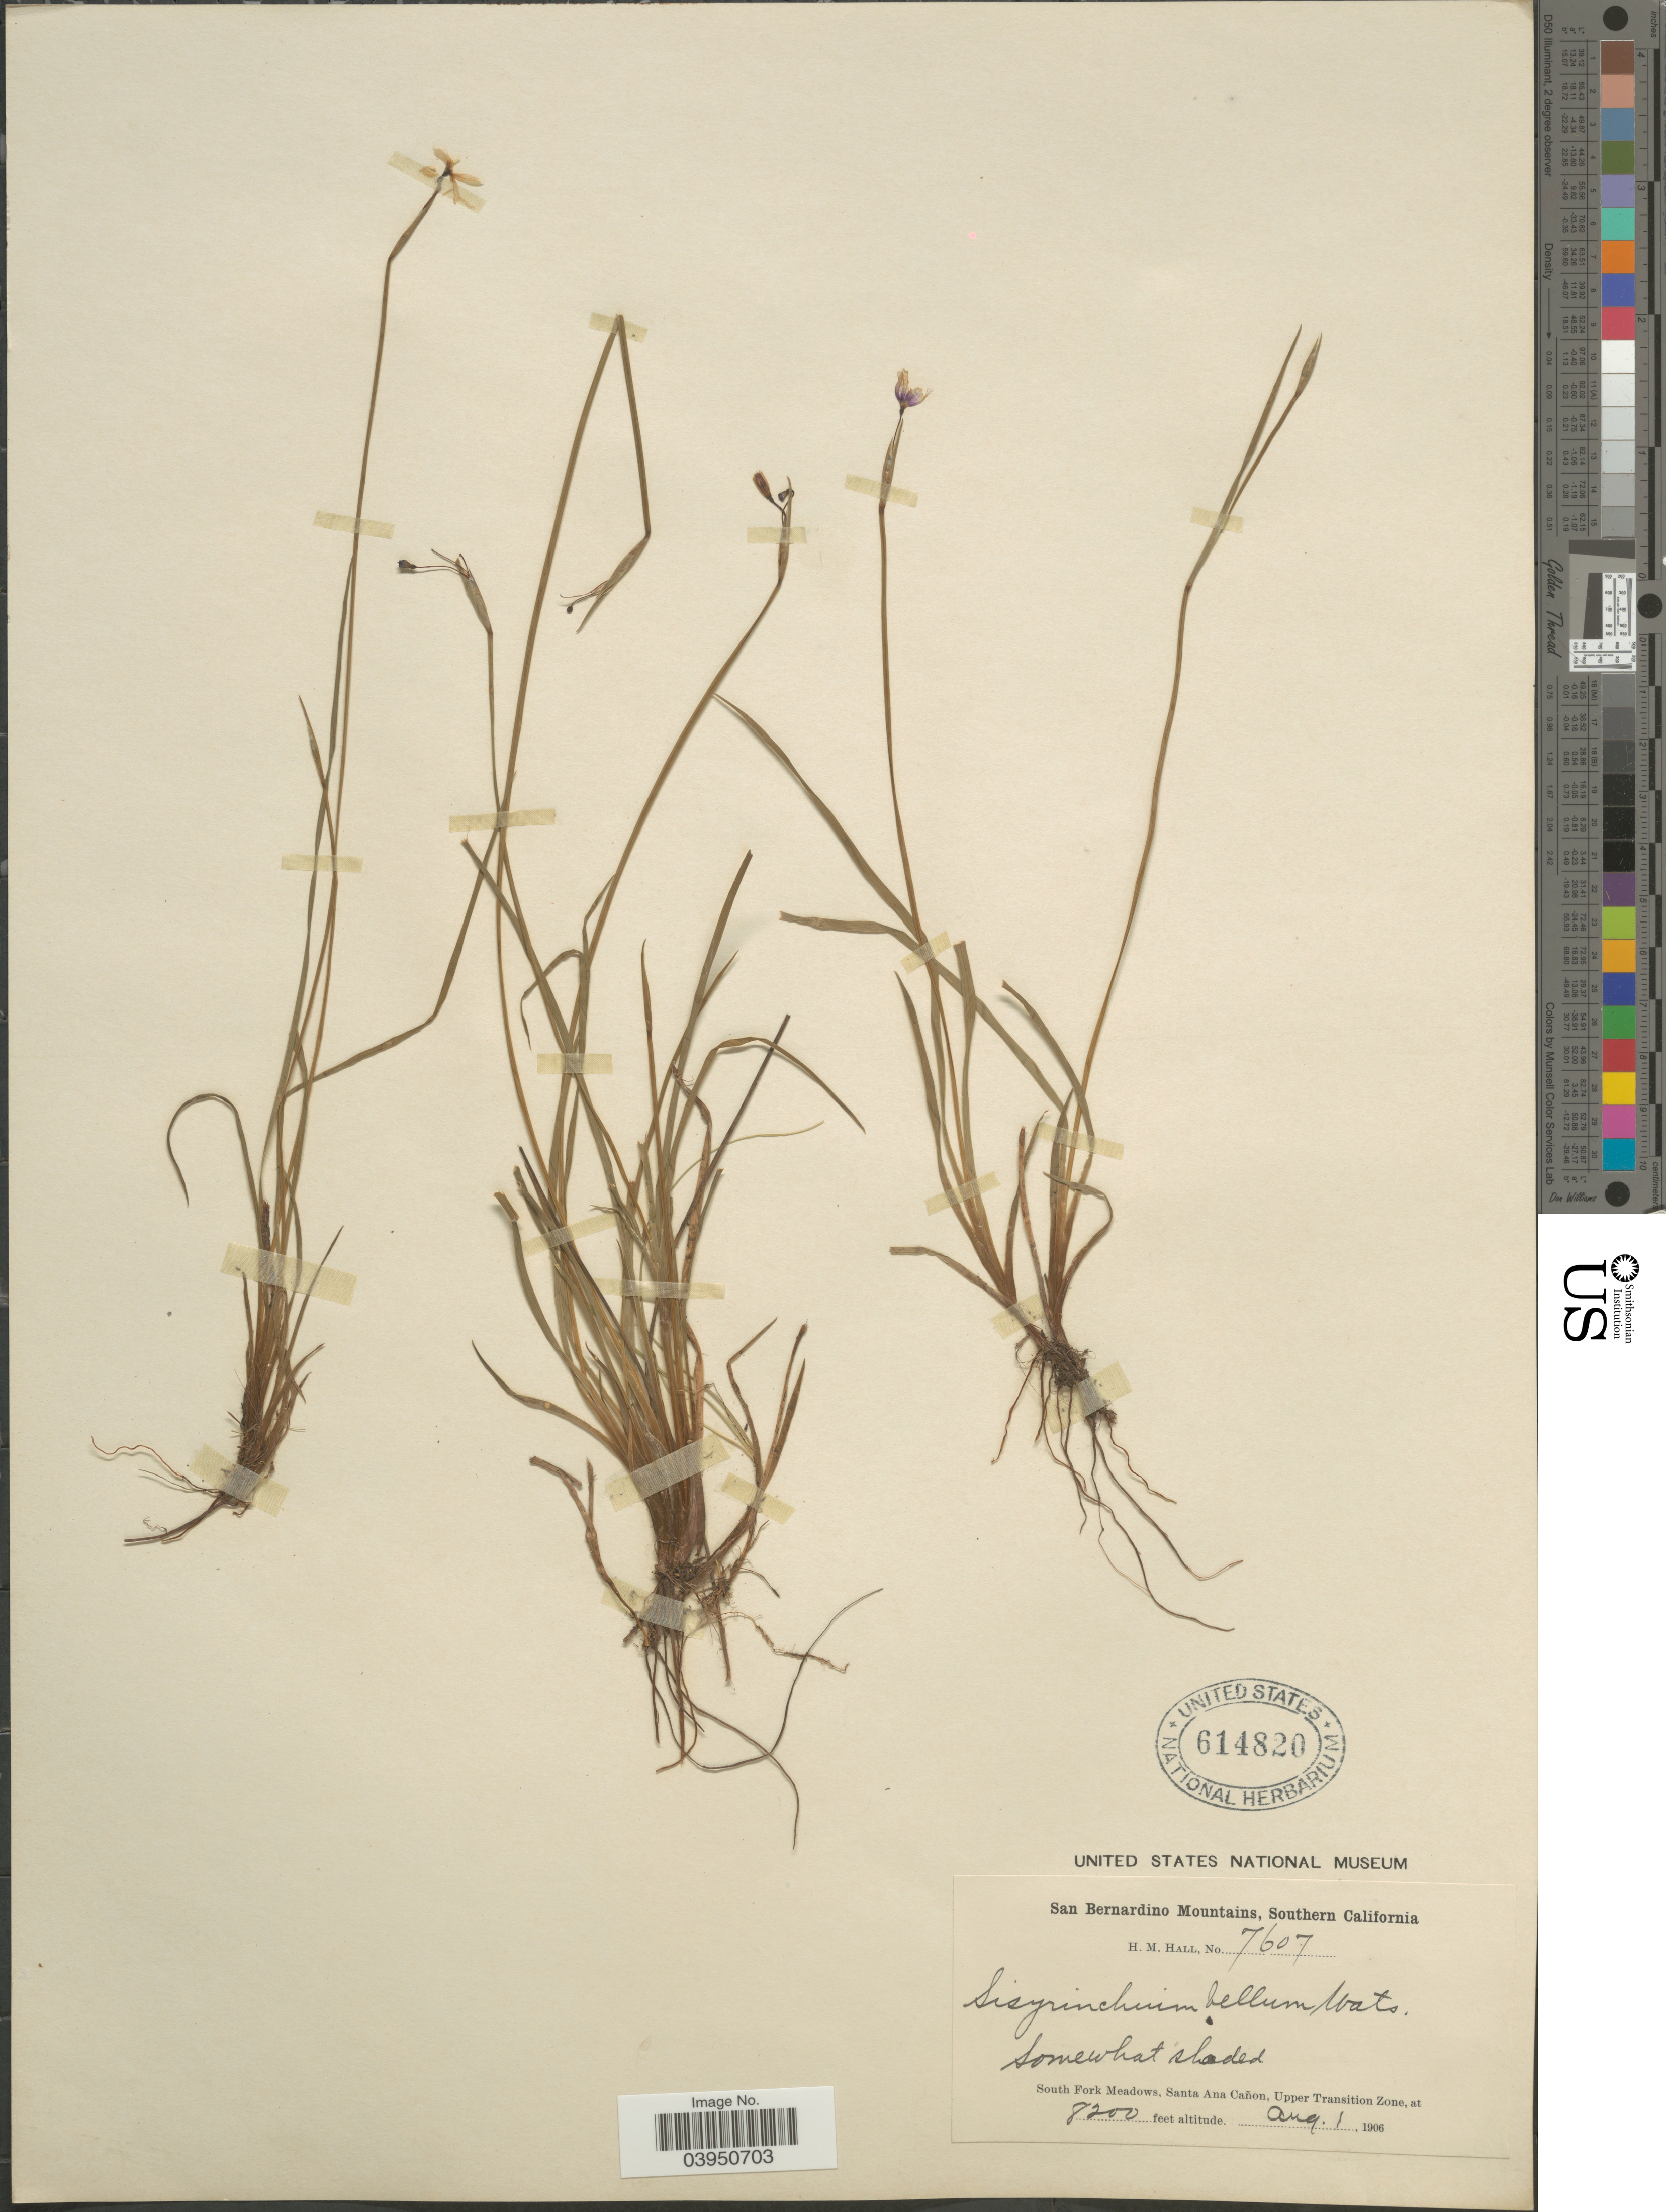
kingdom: Plantae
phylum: Tracheophyta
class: Liliopsida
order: Asparagales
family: Iridaceae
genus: Sisyrinchium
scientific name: Sisyrinchium bellum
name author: S. Watson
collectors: H. M. Hall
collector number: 7607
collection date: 1906-08-01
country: United States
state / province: California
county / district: San Bernardino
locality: San Bernardino Mountains, Southern California. South Fork Meadows, Santa Ana Cañon, Upper Transition Zone.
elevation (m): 2499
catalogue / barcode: US 614820